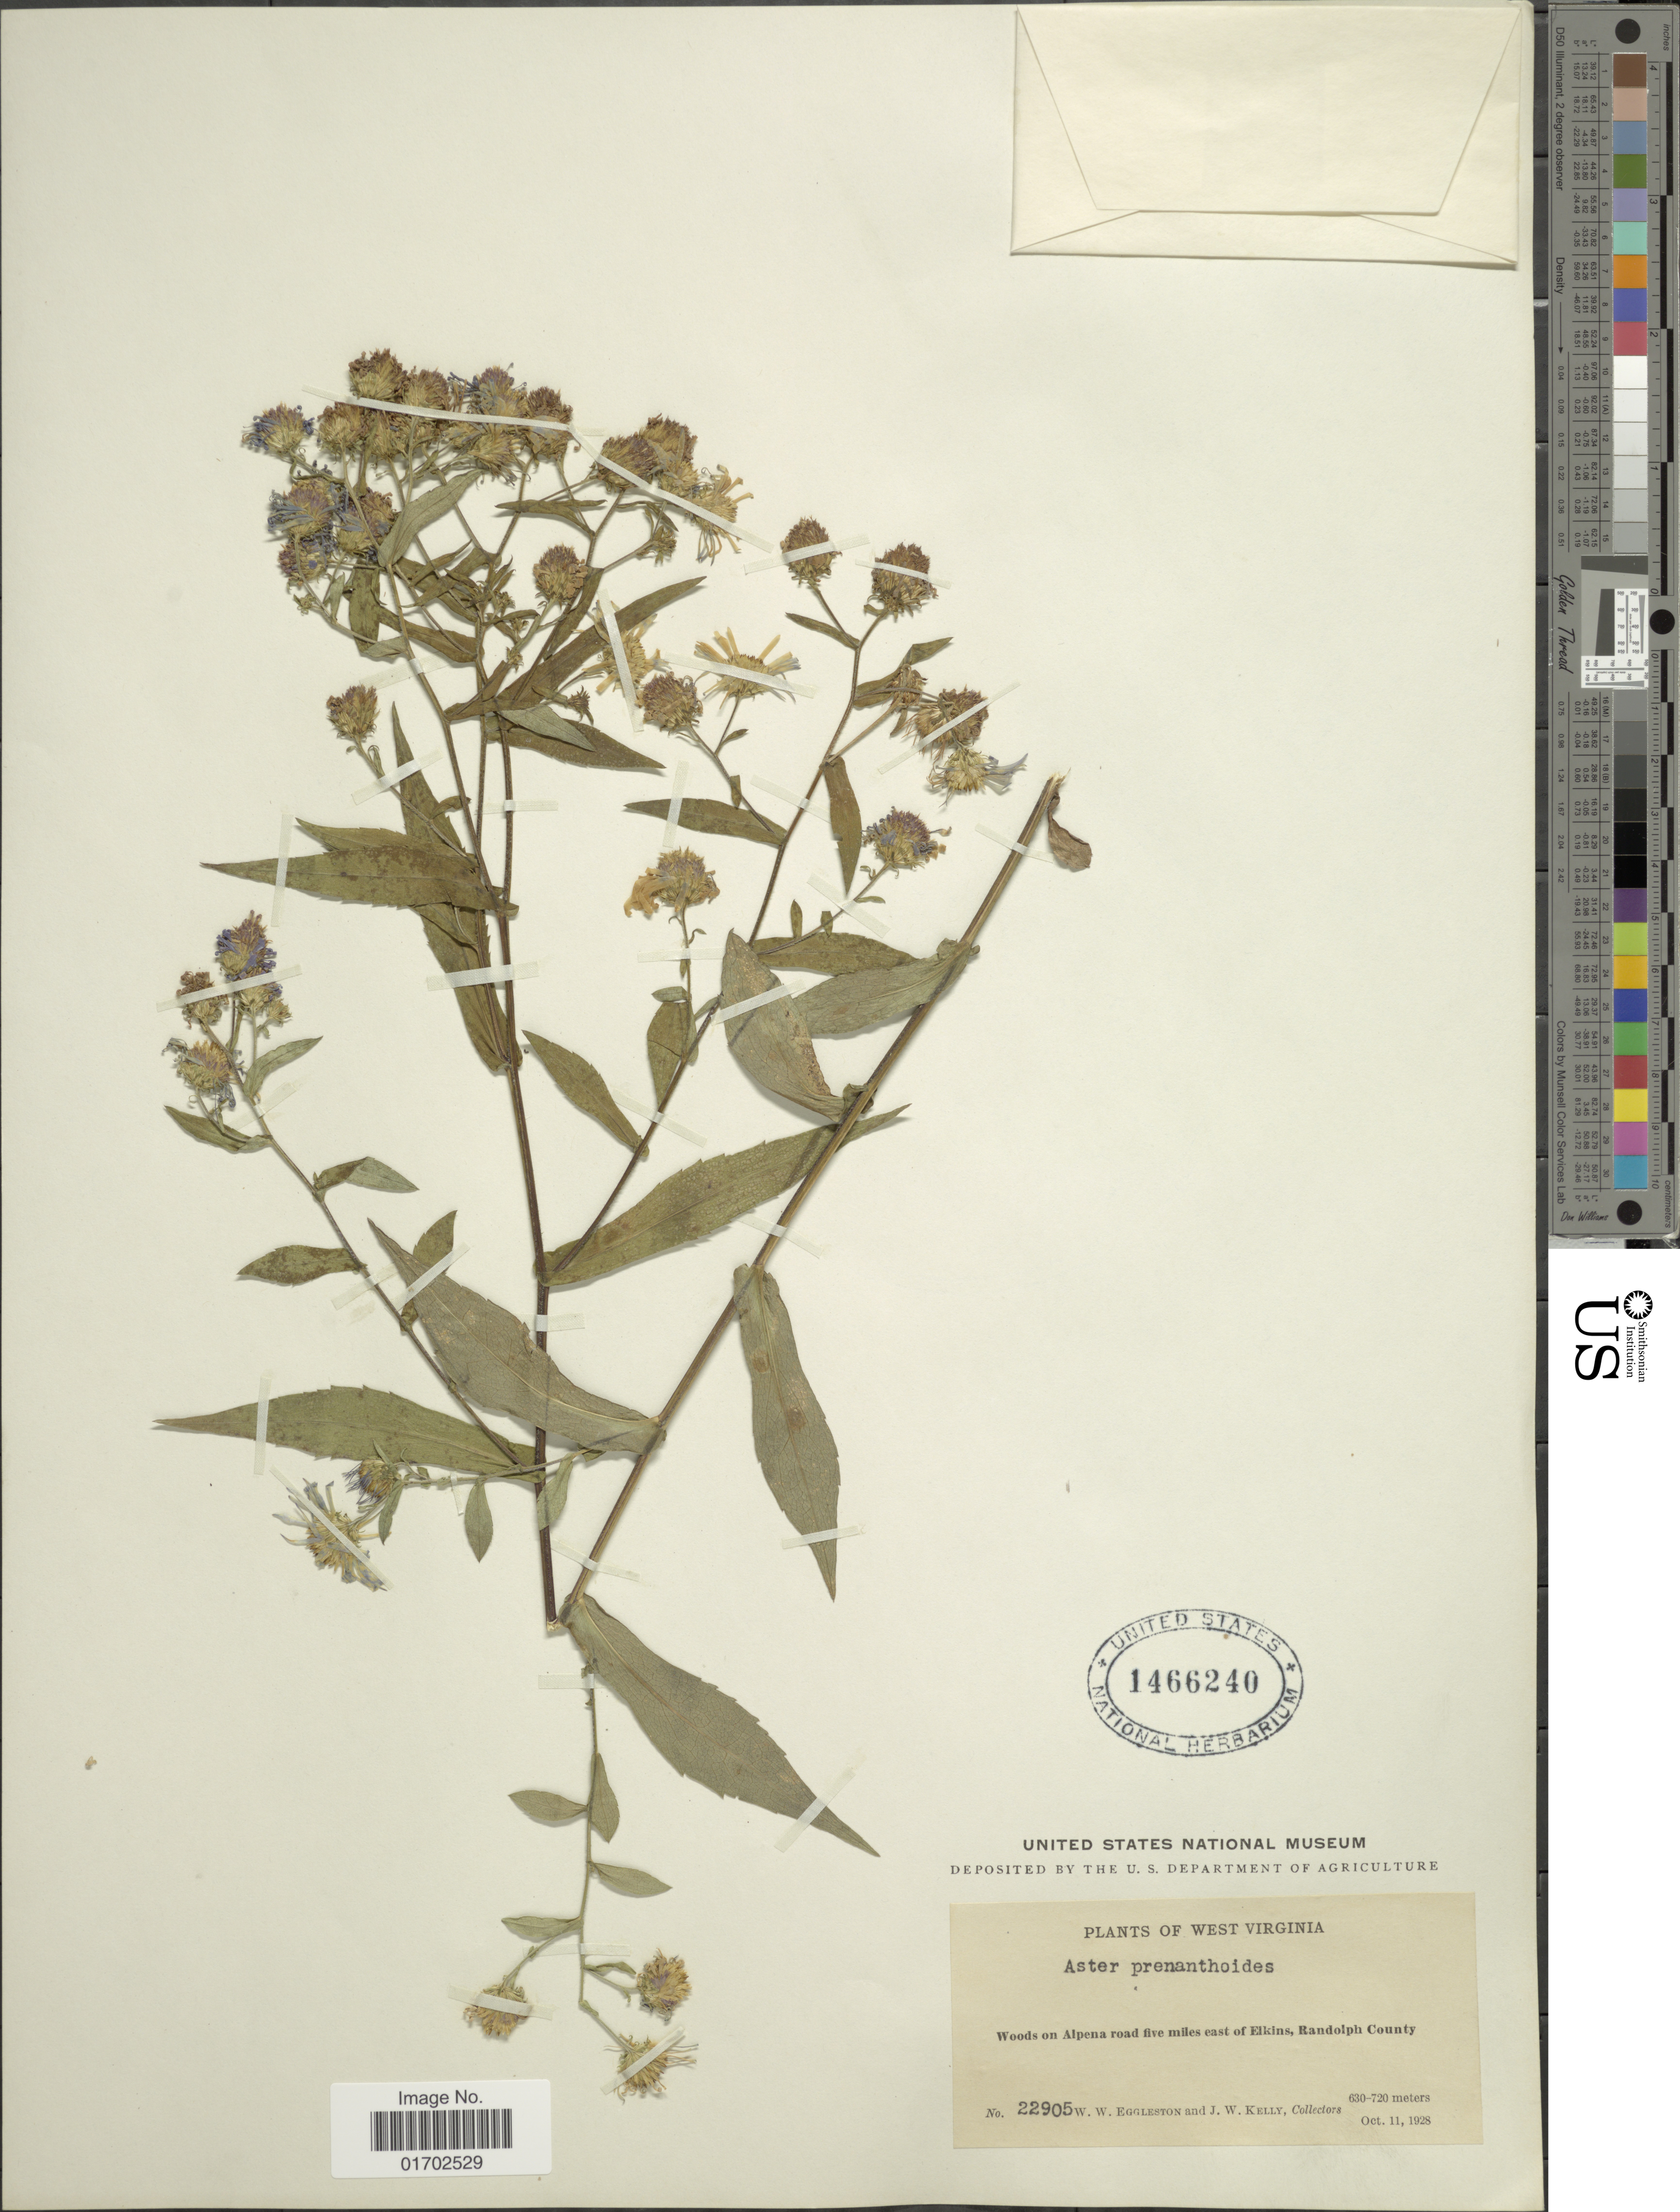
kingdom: Plantae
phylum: Tracheophyta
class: Magnoliopsida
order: Asterales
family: Asteraceae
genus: Symphyotrichum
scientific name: Symphyotrichum prenanthoides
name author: (Muhl. ex Willd.) G.L. Nesom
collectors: W. W. Eggleston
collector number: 22905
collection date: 1928-10-11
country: United States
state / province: West Virginia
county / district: Randolph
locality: West Virginia. Woods on Alpena road five miles east of Elkins, Randolph County.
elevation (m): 630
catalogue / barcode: US 1466240